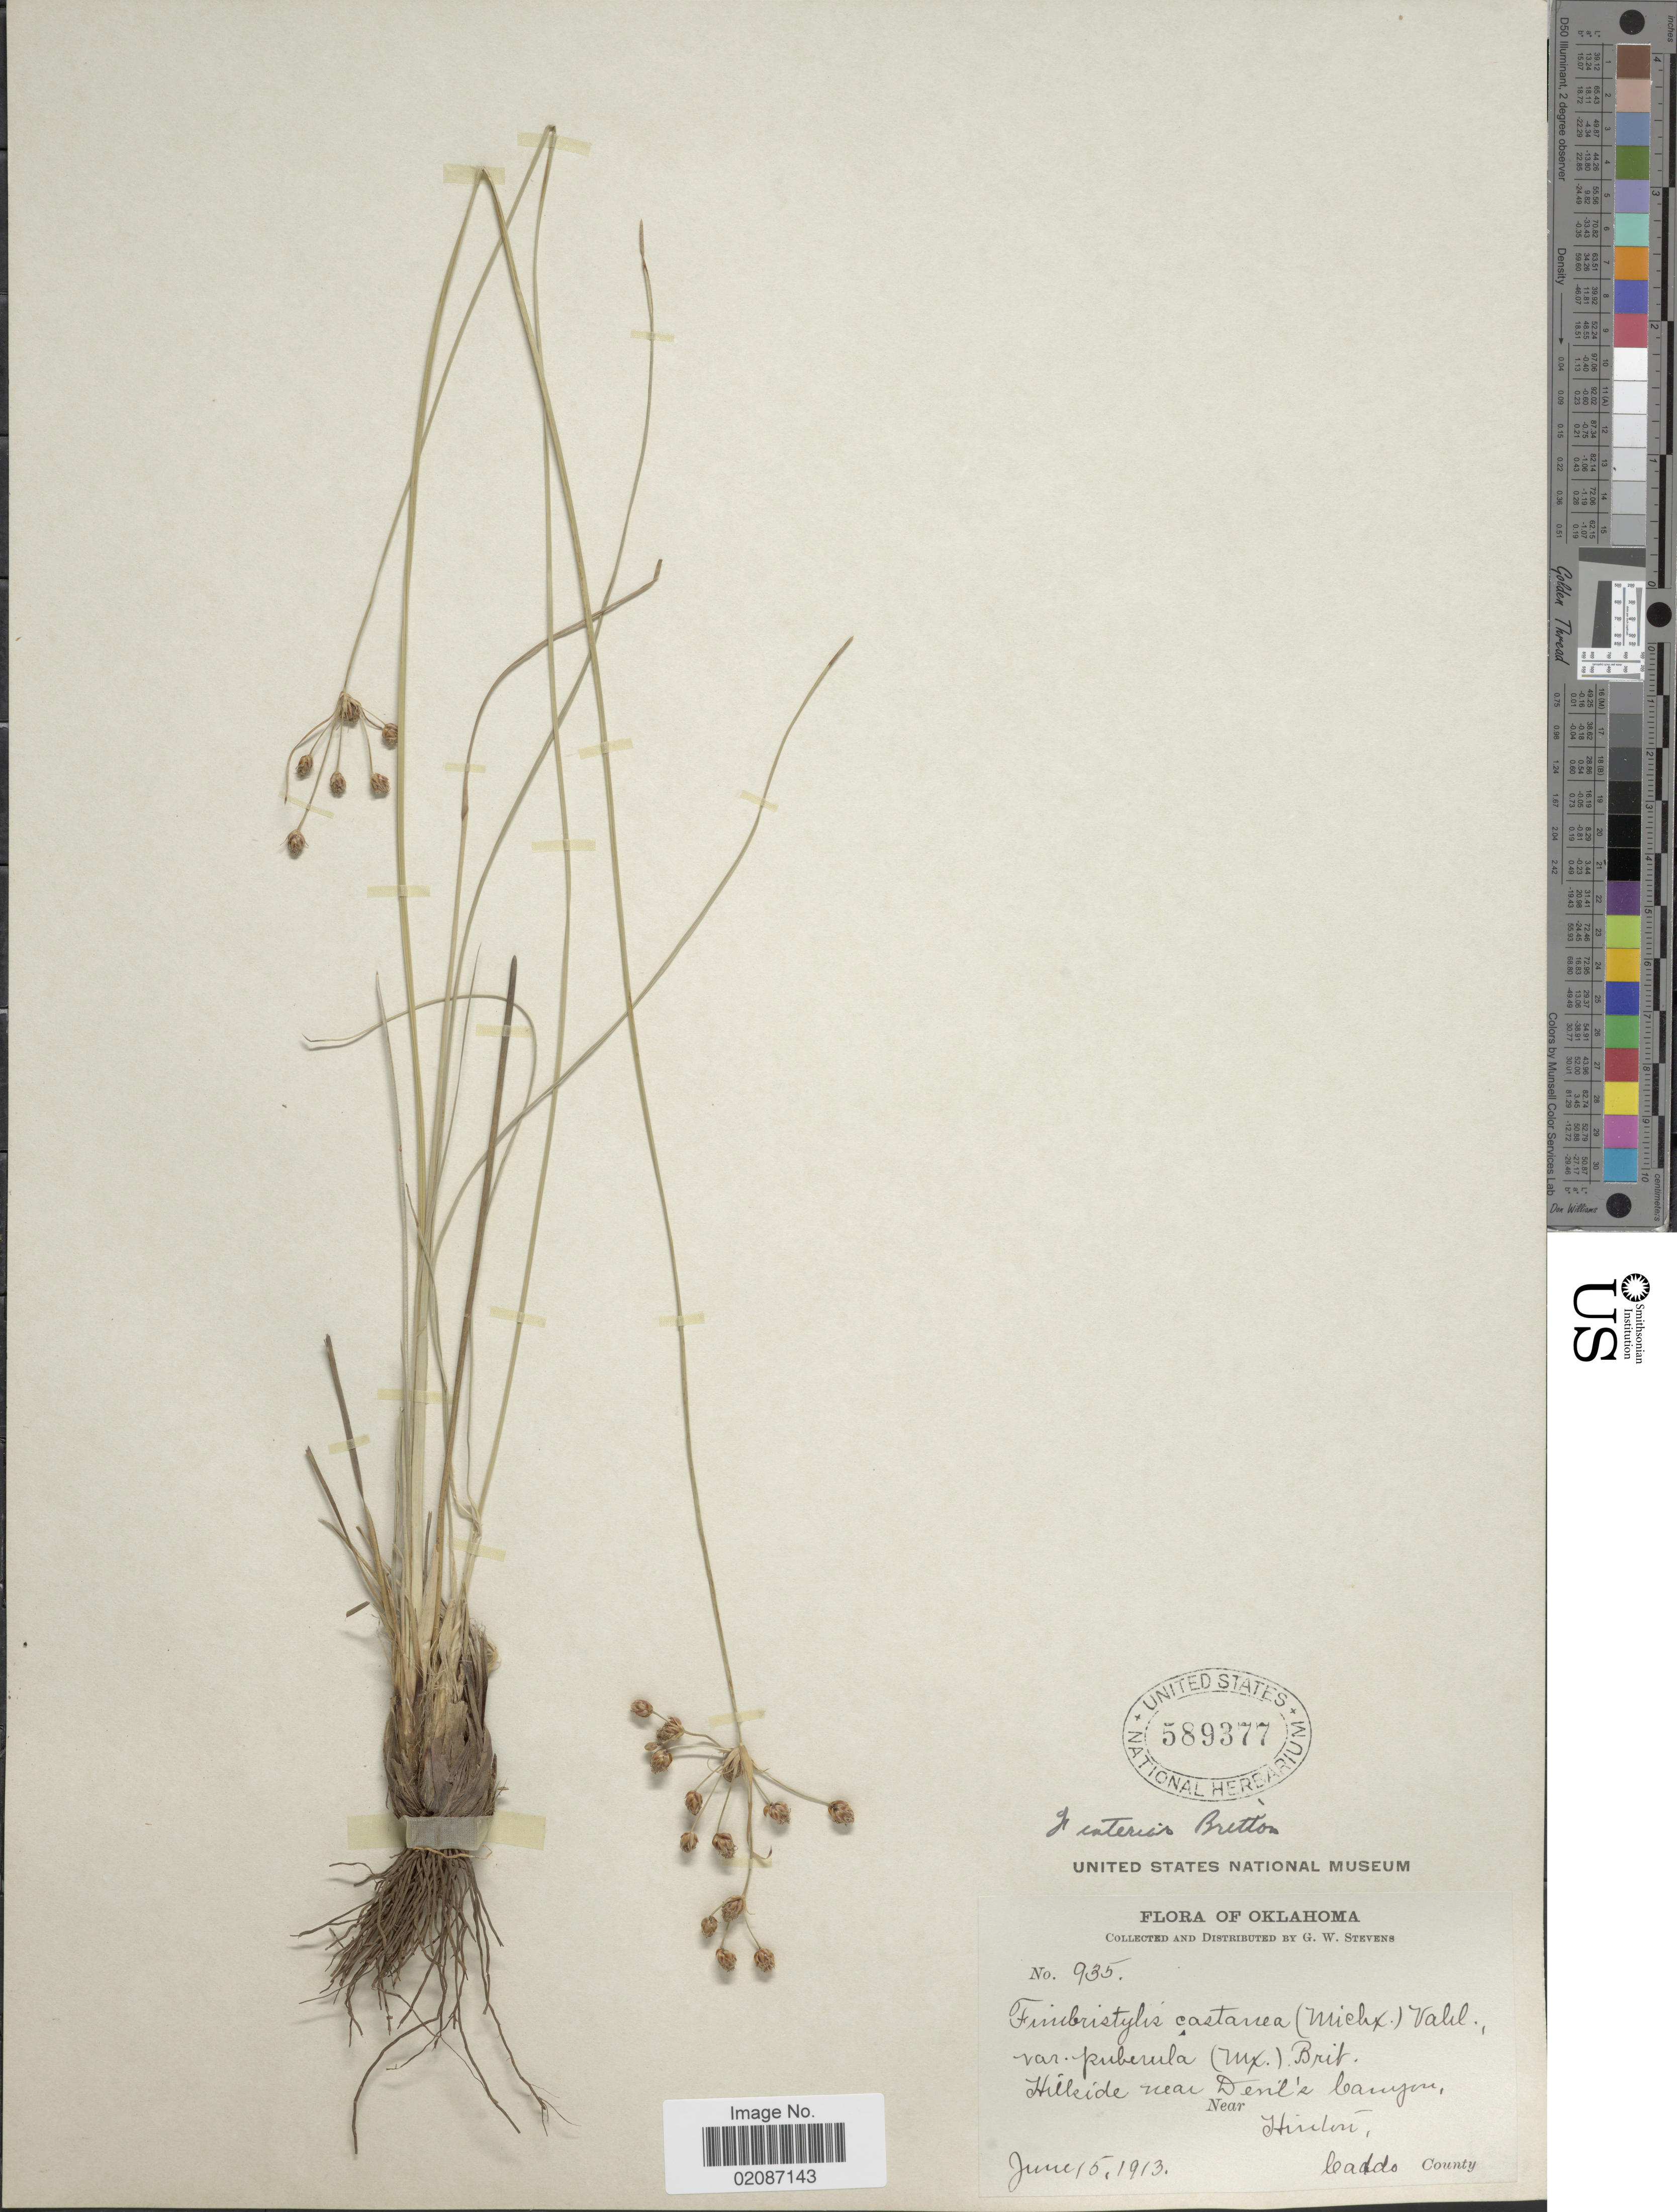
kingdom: Plantae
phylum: Tracheophyta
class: Liliopsida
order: Poales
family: Cyperaceae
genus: Fimbristylis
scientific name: Fimbristylis spadicea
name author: (L.) Vahl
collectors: G. W. Stevens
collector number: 935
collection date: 1913-06-15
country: United States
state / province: Oklahoma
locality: Near Deril's Canyon, near Hinton, Caddo County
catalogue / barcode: US 589377